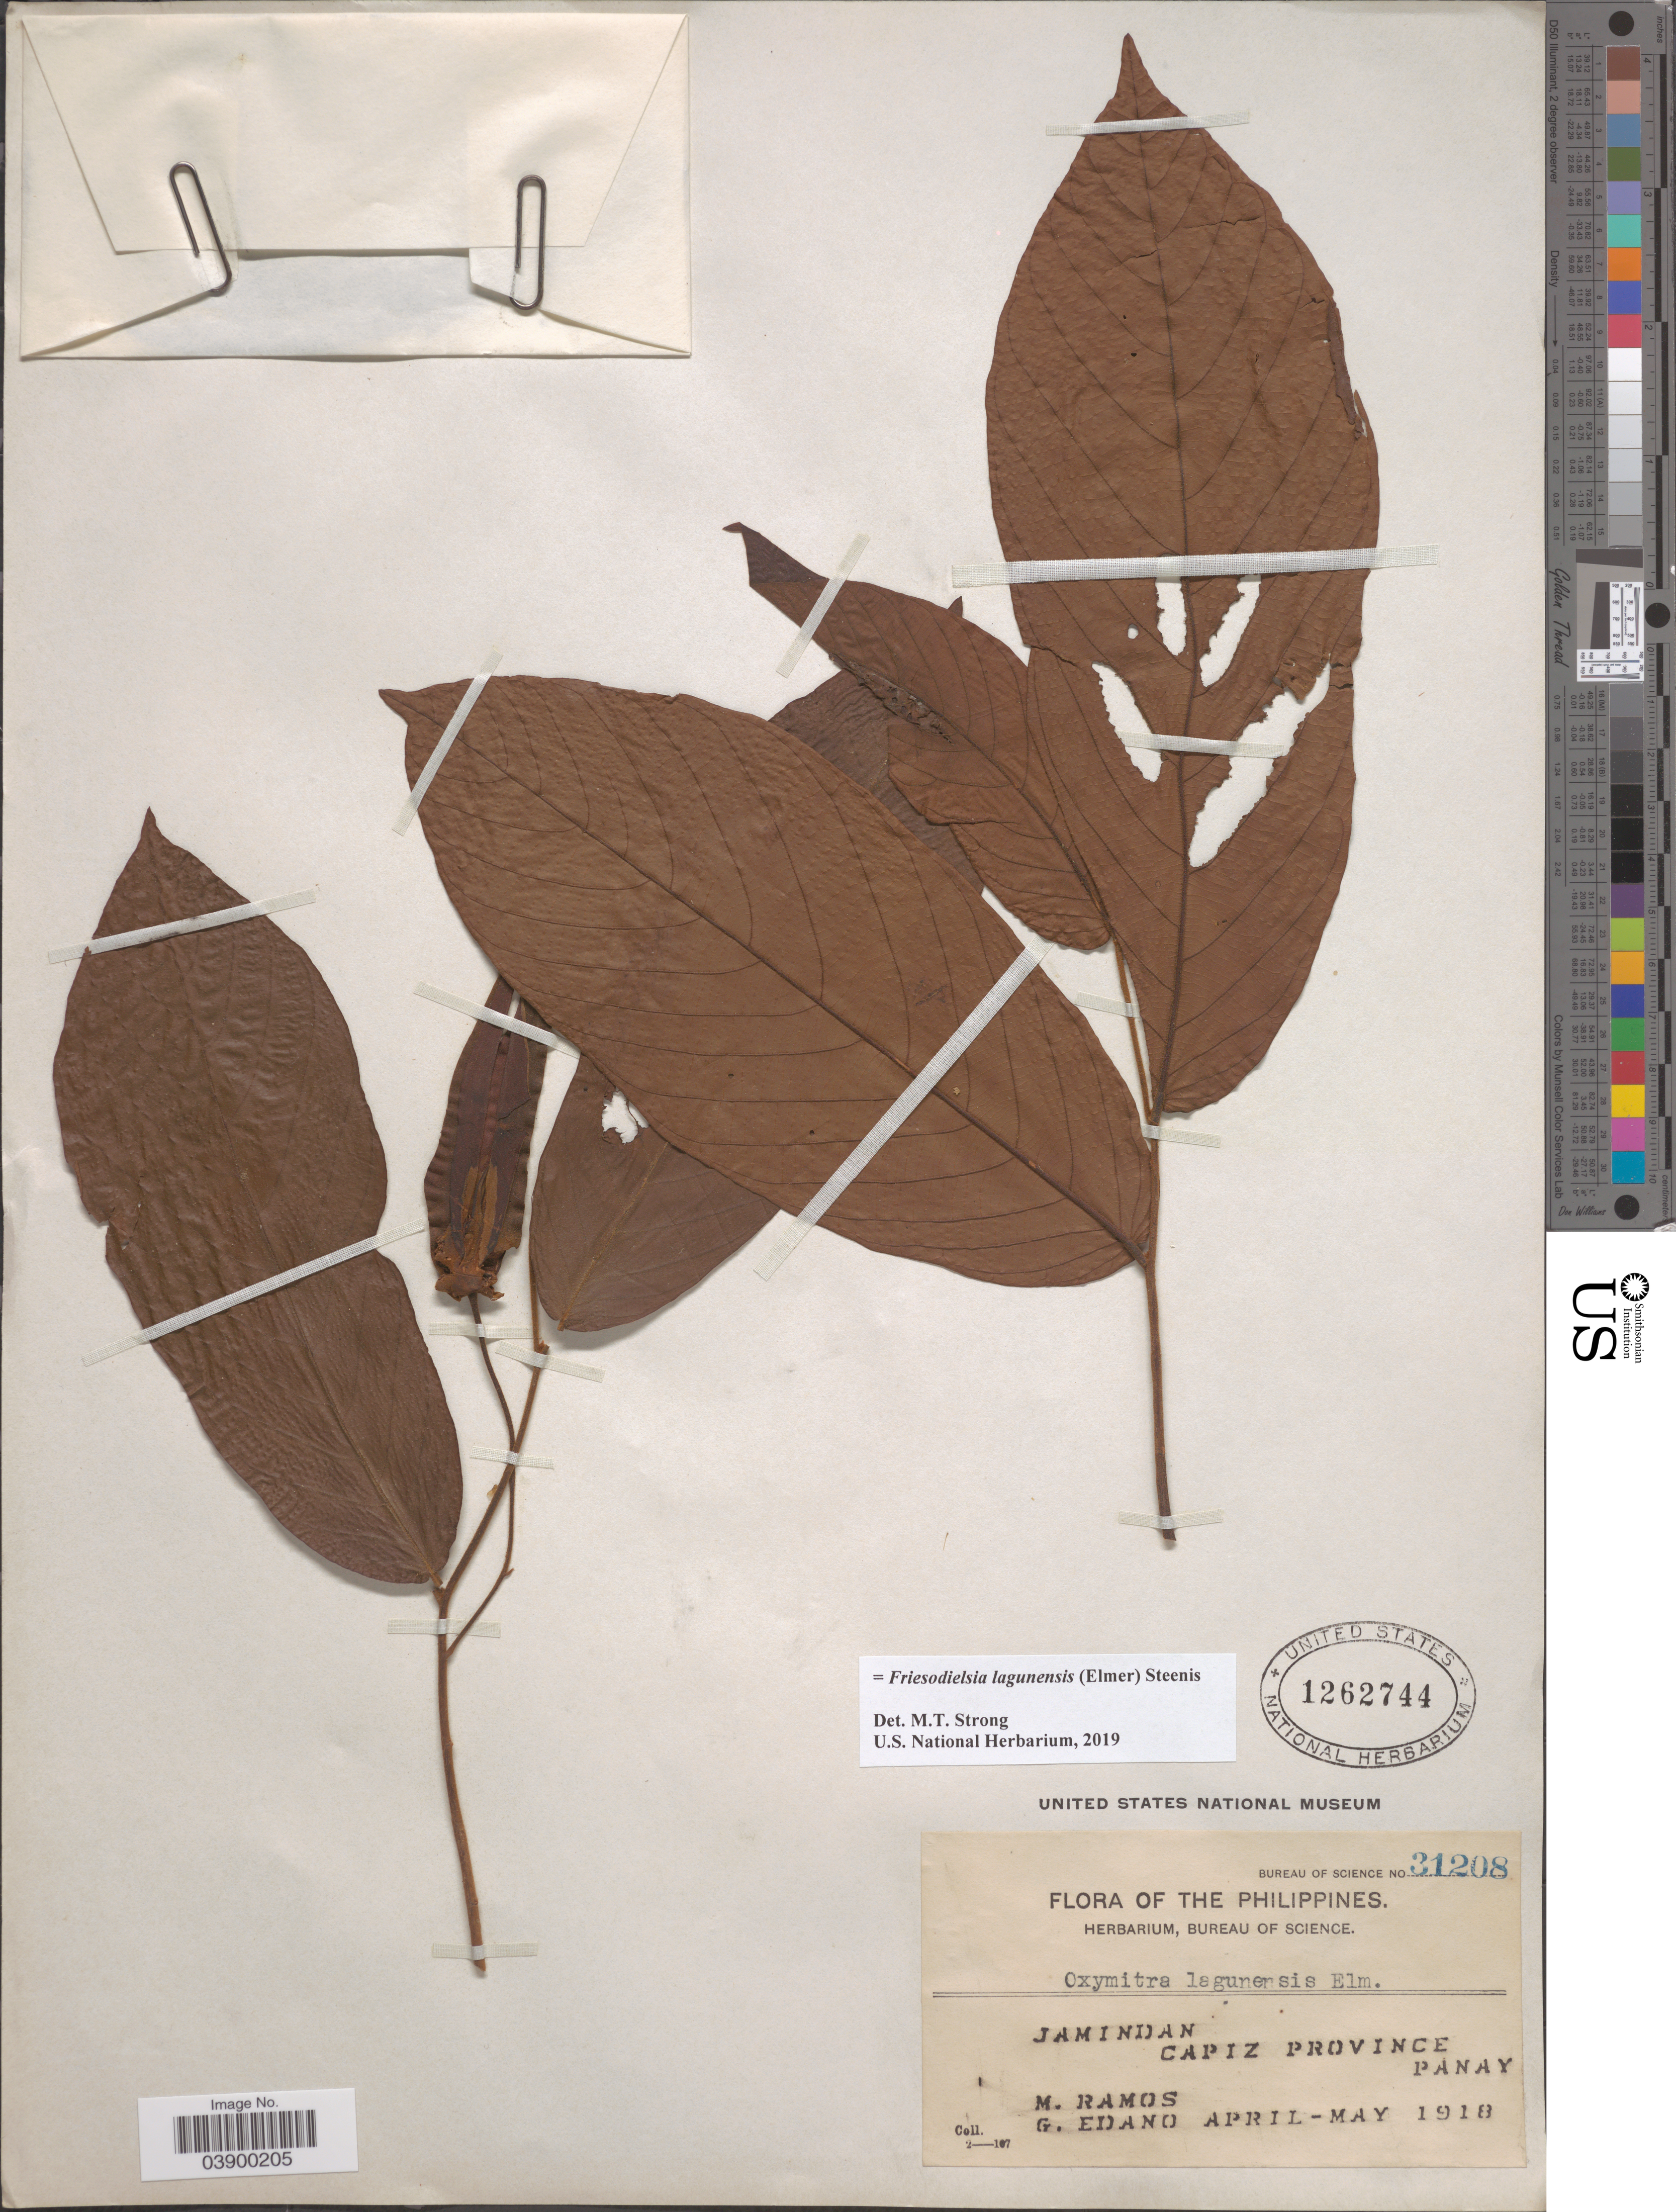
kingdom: Plantae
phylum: Tracheophyta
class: Magnoliopsida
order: Magnoliales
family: Annonaceae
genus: Friesodielsia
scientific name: Friesodielsia lagunensis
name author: (Elmer) Steenis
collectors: M. Ramos & G. Edaño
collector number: Bureau of Science 31208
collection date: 1918-04/1918-05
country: Philippines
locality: Jamindan. Capiz Province. Panay.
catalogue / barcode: US 1262744